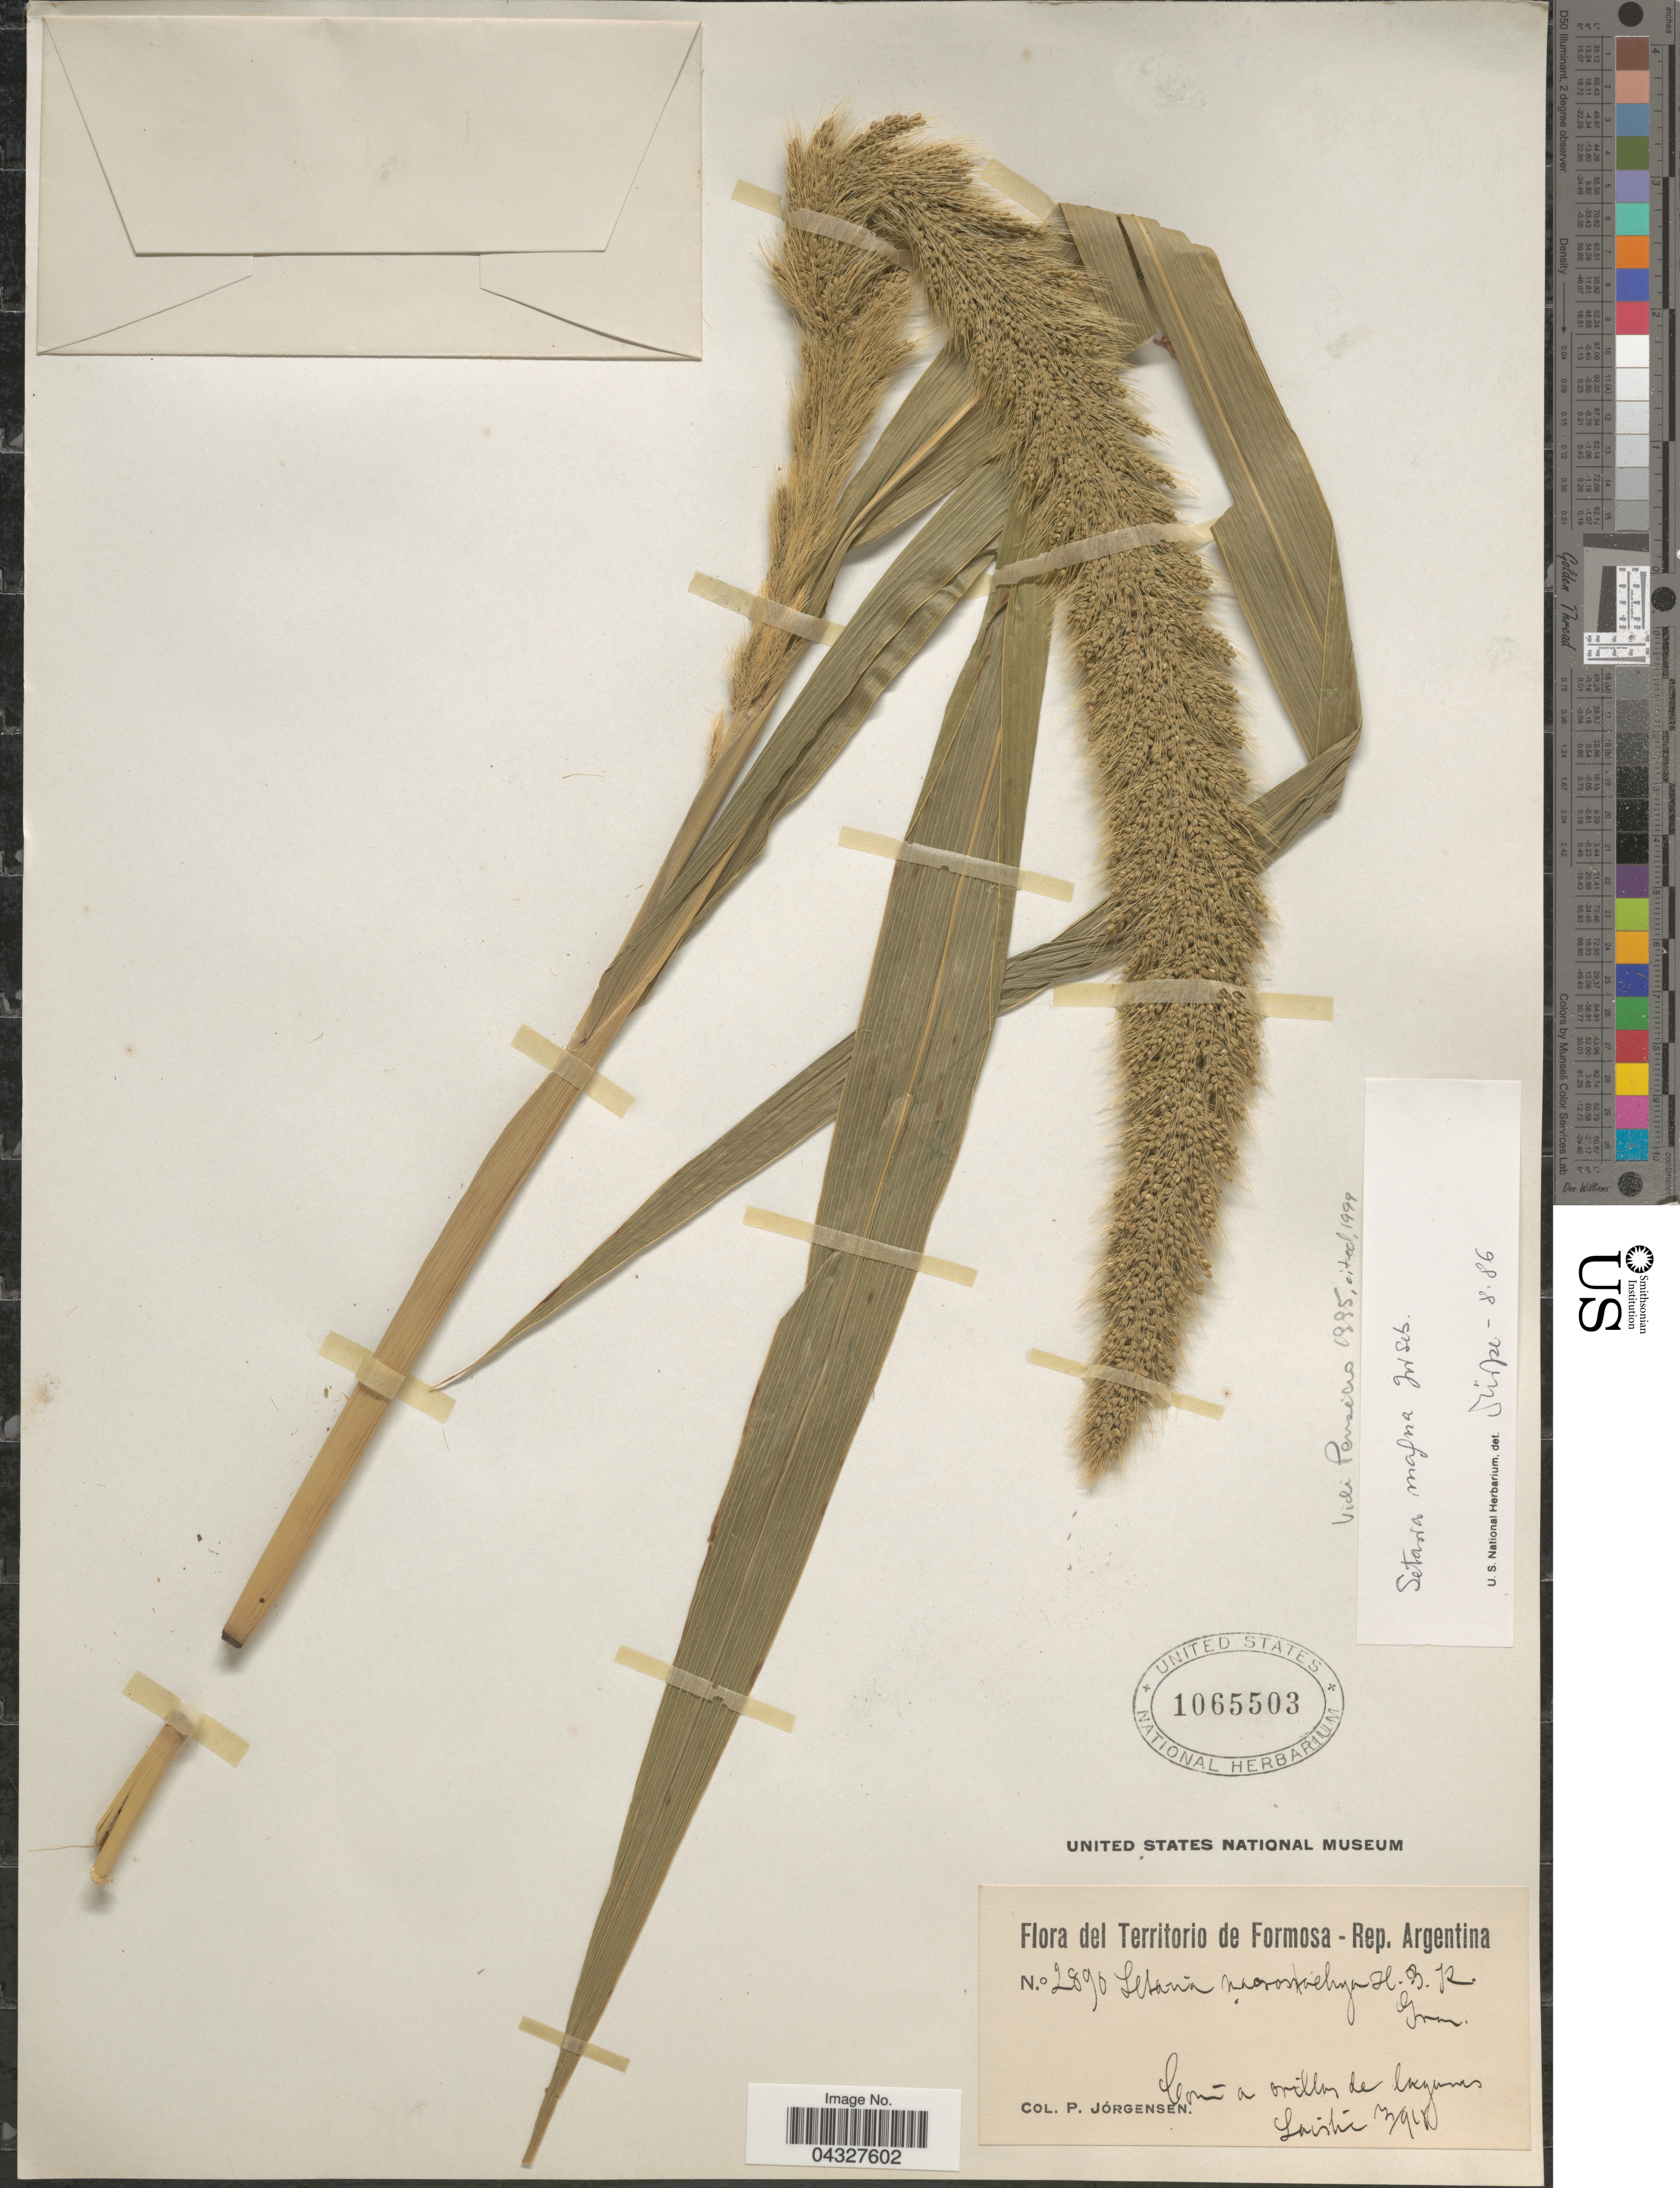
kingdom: Plantae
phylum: Tracheophyta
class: Liliopsida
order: Poales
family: Poaceae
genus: Setaria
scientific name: Setaria magna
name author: Griseb.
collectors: P. Jörgensen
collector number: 2890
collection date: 1911-03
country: Argentina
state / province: Formosa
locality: Territorio de Formosa - Rep. Argentina. Común a orillas de lagunas. Laishí.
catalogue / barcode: US 1065503